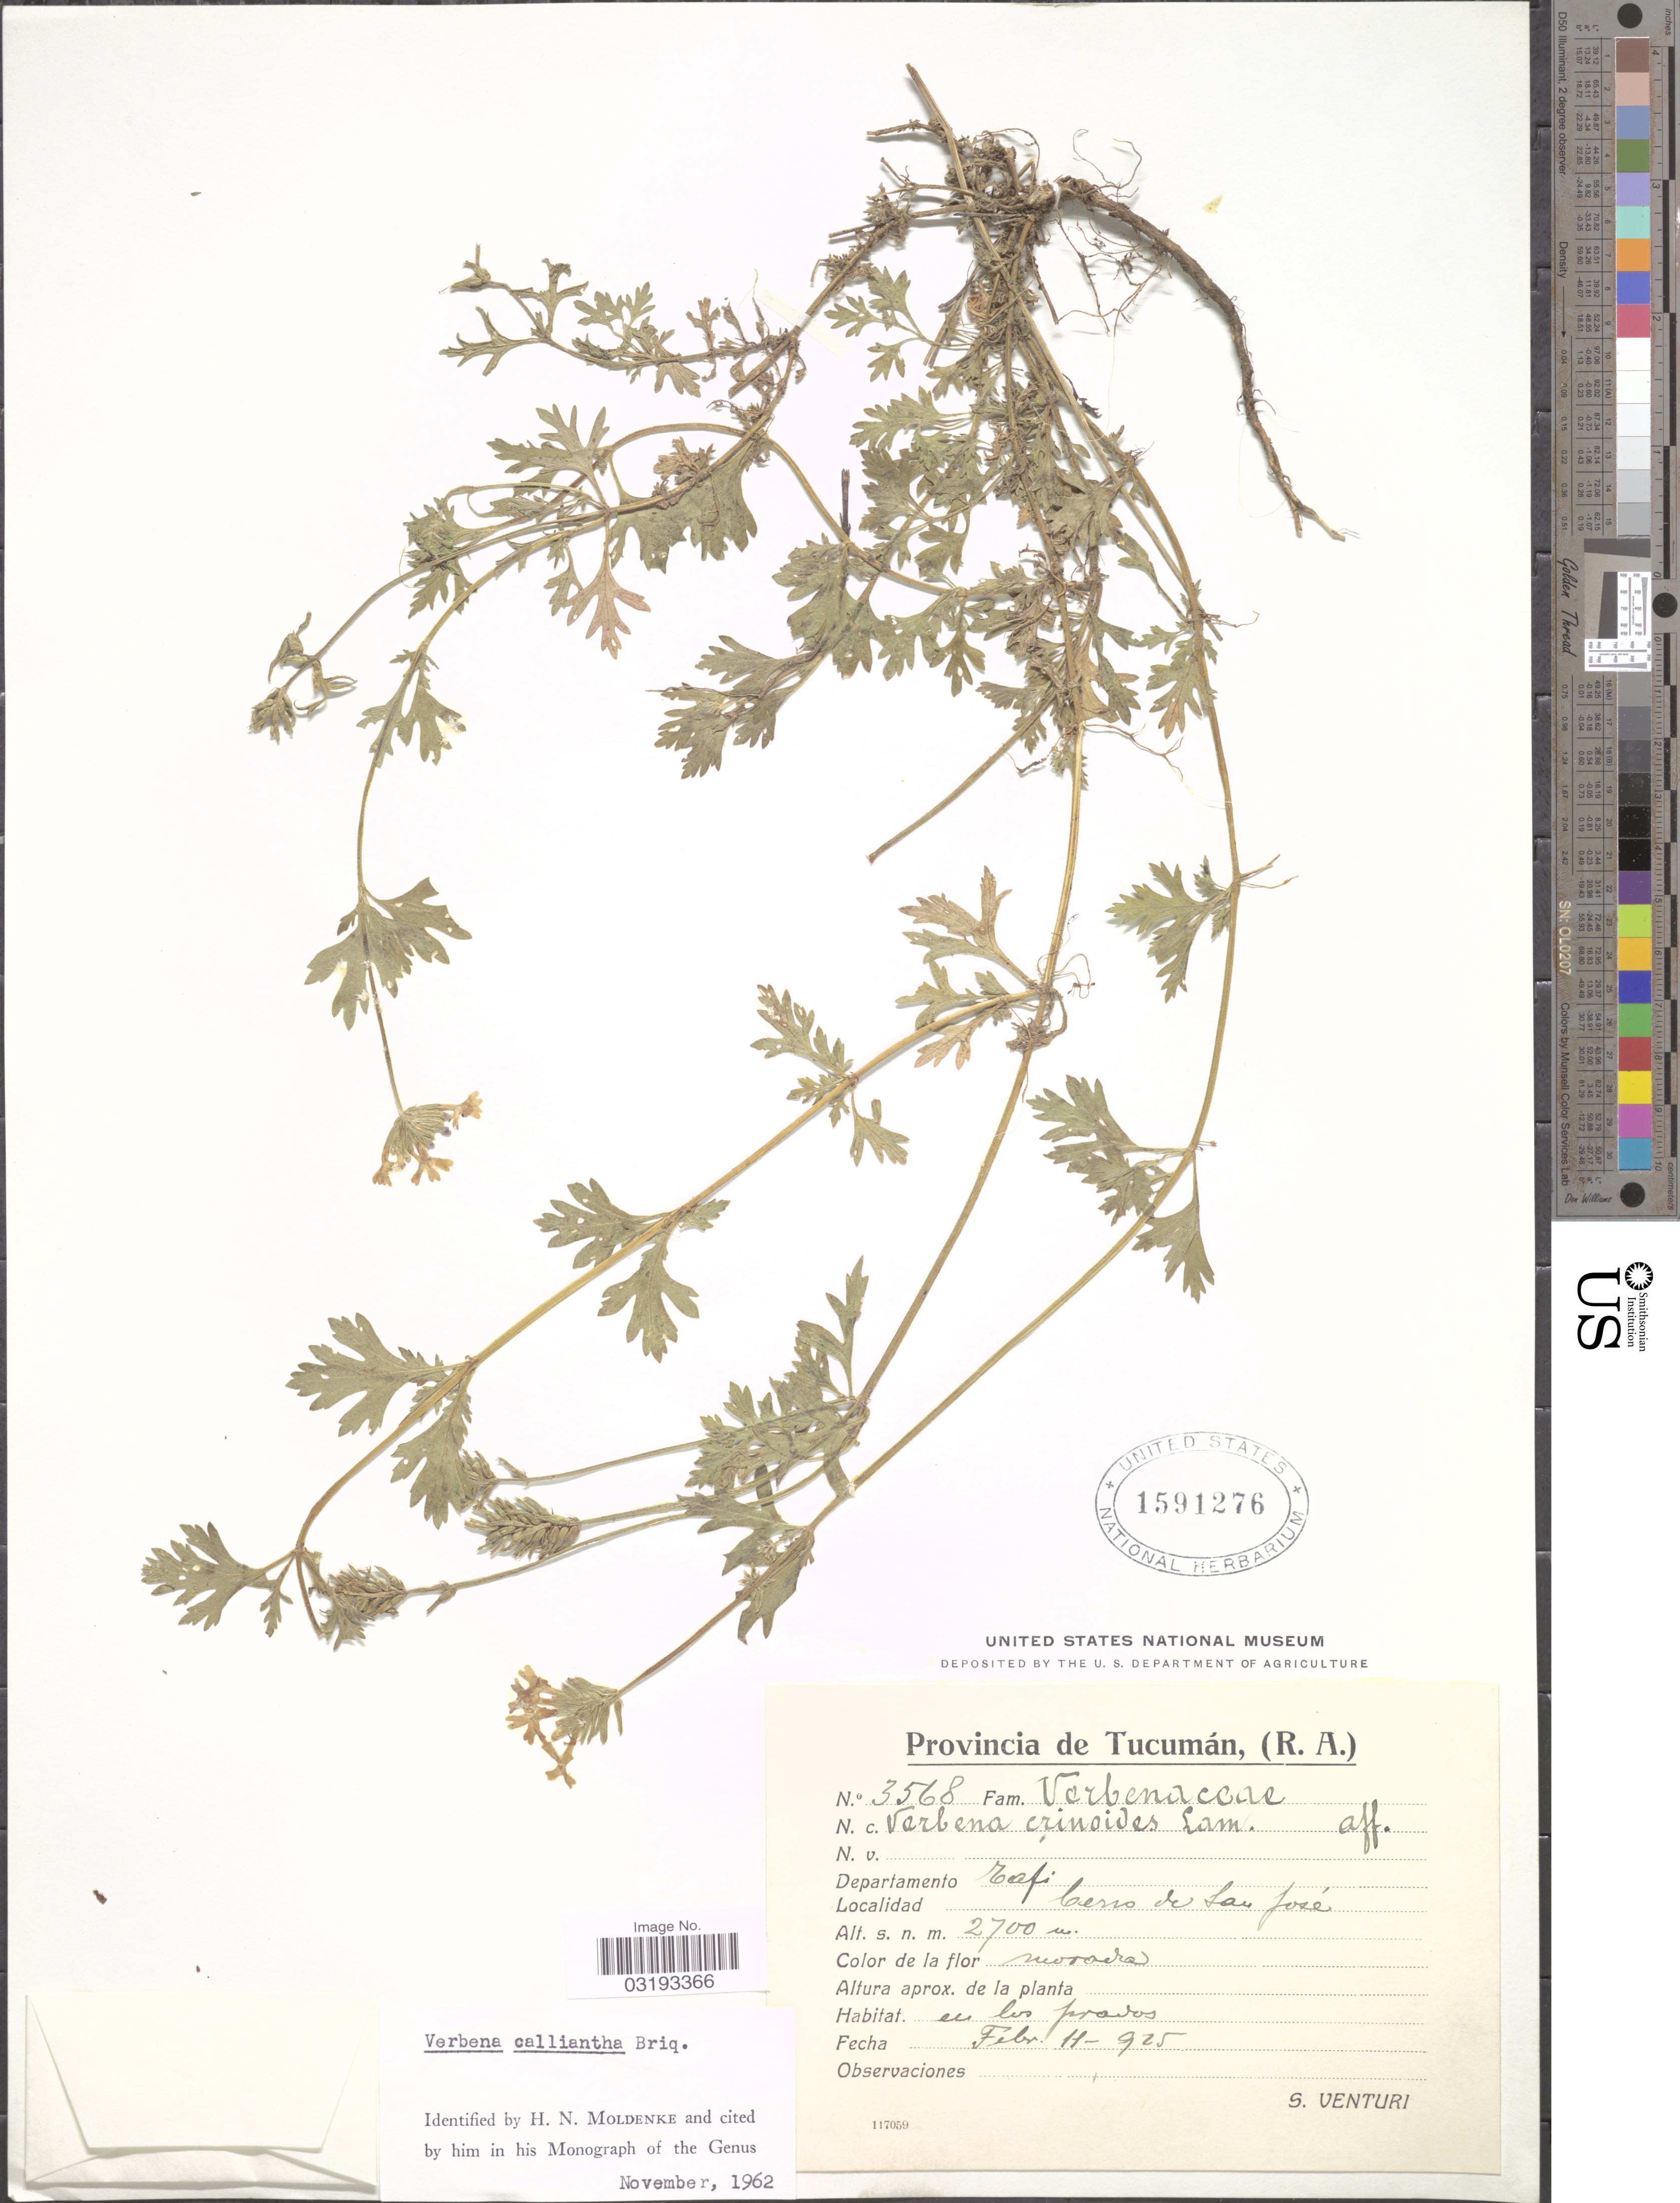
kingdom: Plantae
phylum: Tracheophyta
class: Magnoliopsida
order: Lamiales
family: Verbenaceae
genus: Verbena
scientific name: Verbena calliantha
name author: Briq.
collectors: S. Venturi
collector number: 3568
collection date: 1925-02-11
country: Argentina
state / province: Tucuman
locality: Departamento Tafi. Cerro de San José.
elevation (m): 2700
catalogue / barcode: US 1591276